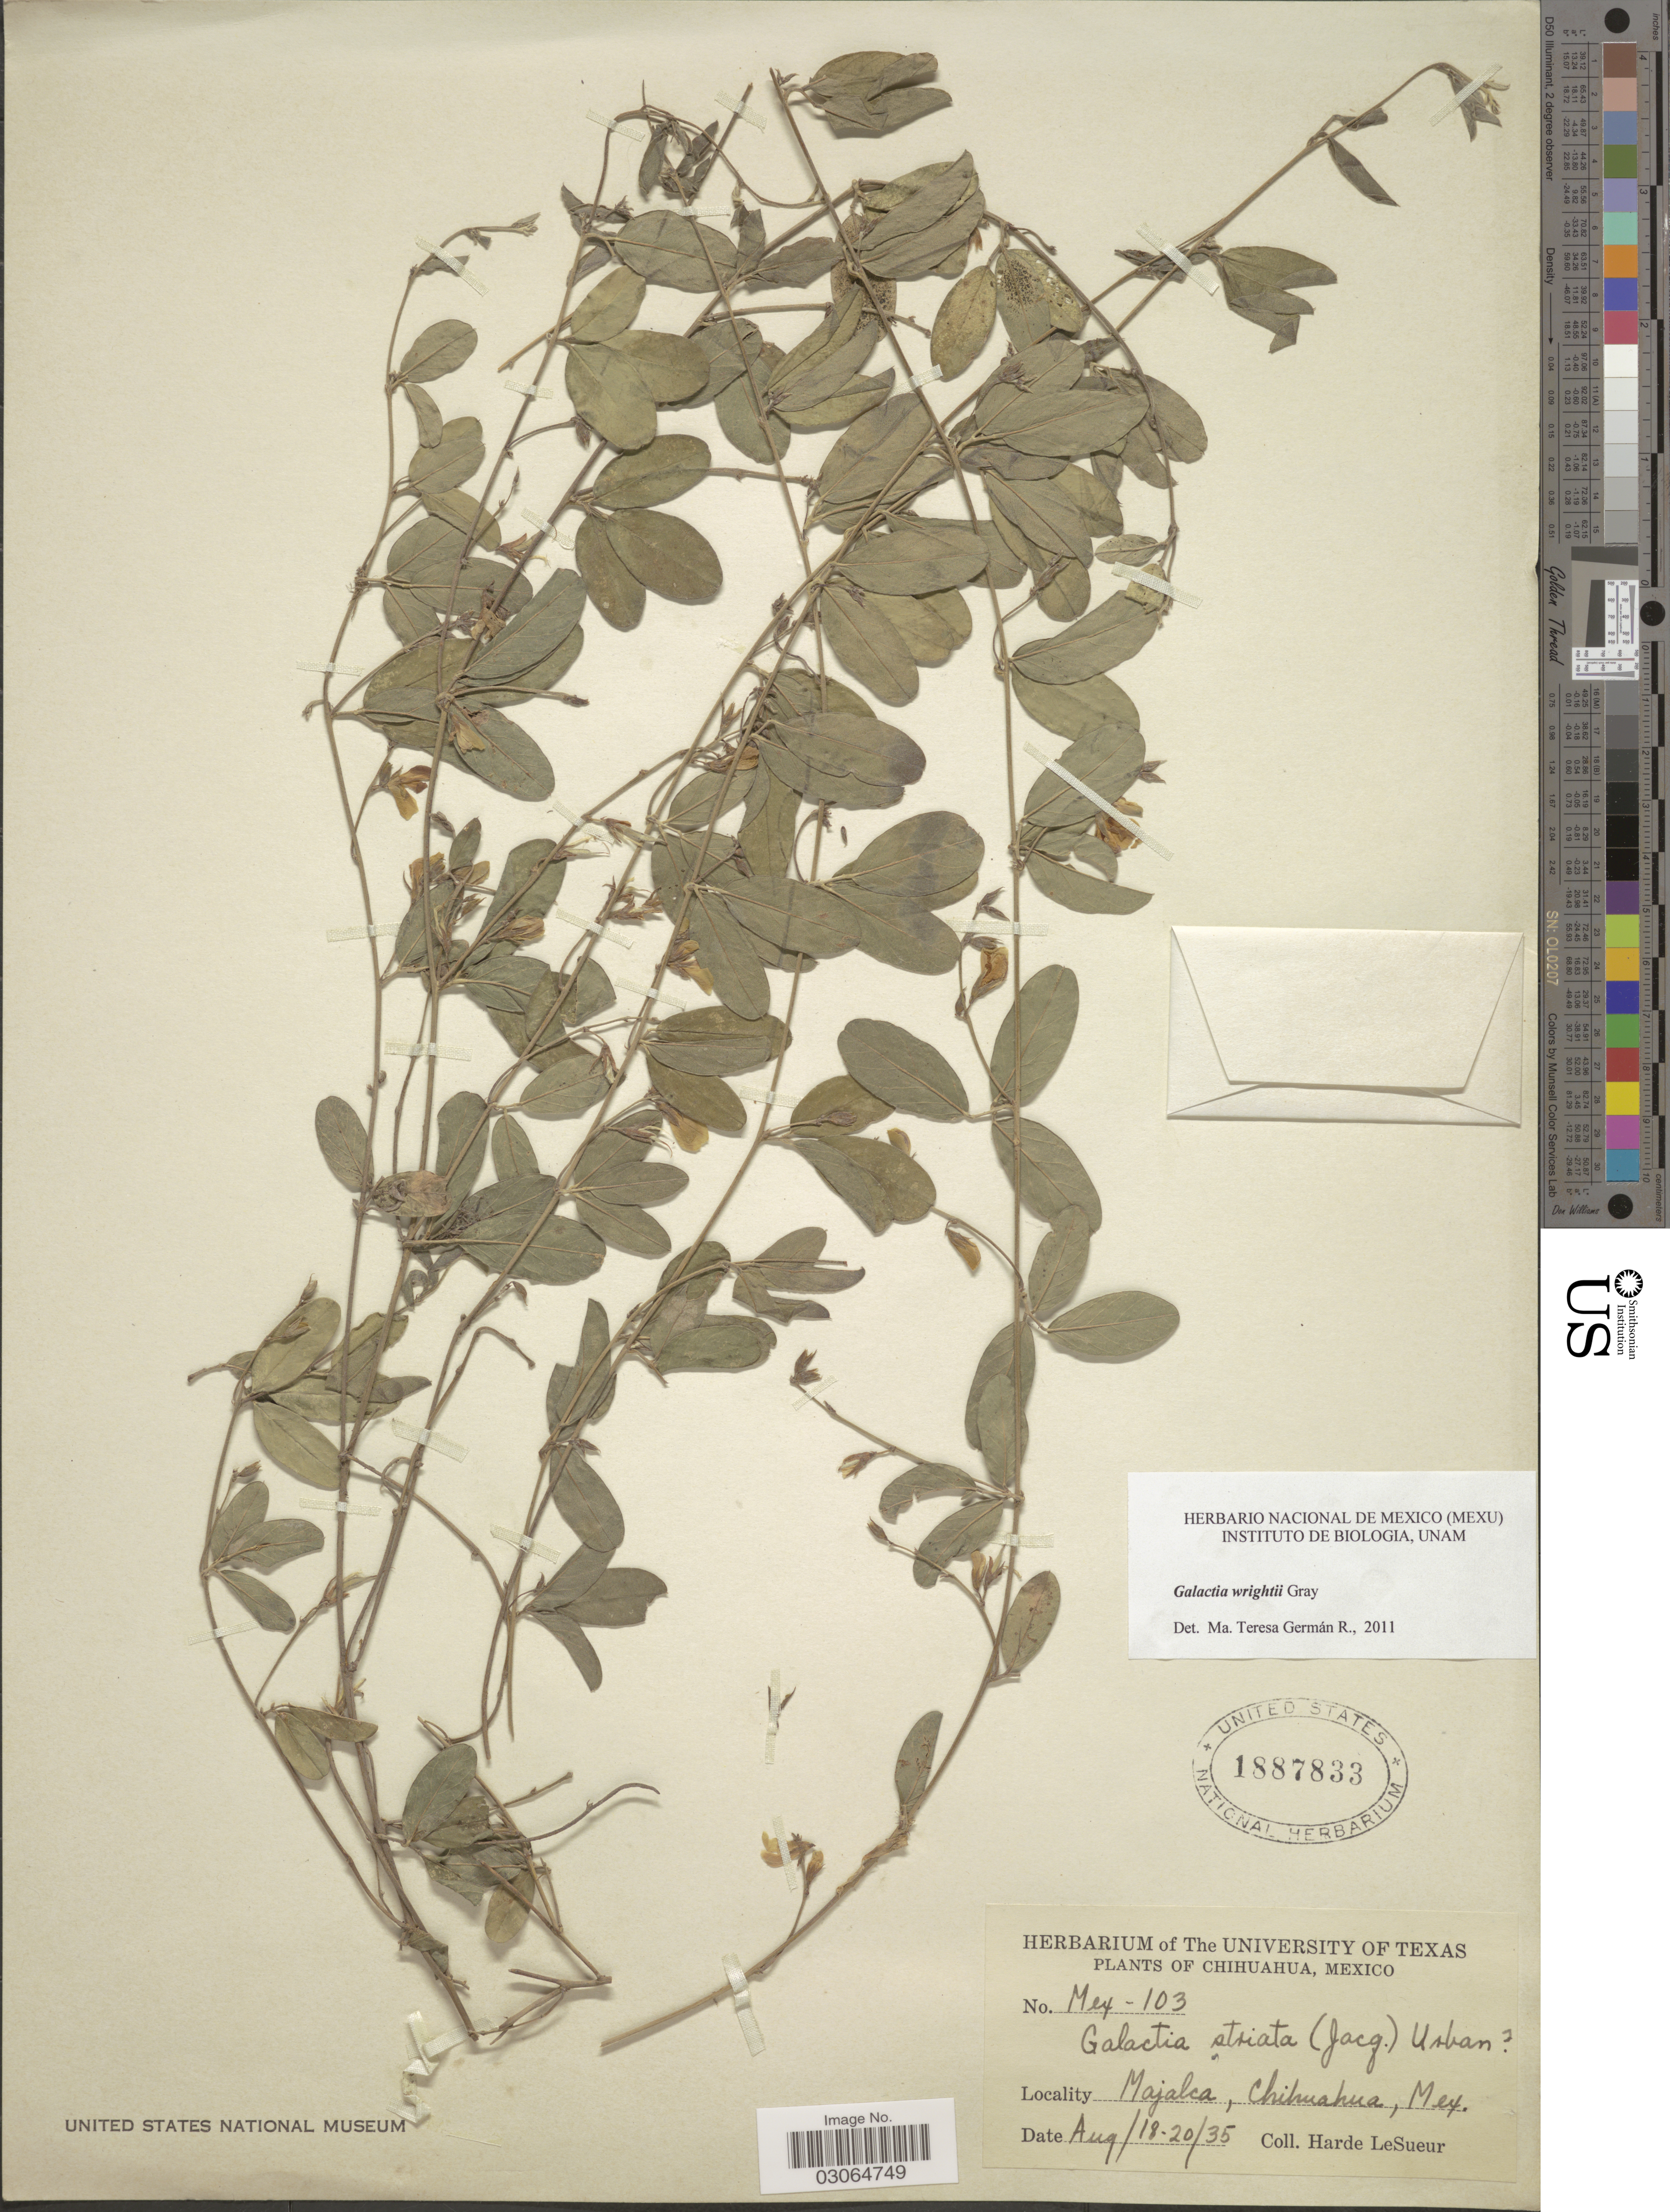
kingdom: Plantae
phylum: Tracheophyta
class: Magnoliopsida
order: Fabales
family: Fabaceae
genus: Galactia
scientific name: Galactia wrightii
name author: A. Gray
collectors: H. LeSueur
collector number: Mex-103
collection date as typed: Transcribed d/m/y: 18/8/35 to 20/8/35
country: Mexico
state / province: Chihuahua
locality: Majalca.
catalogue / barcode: US 1887833